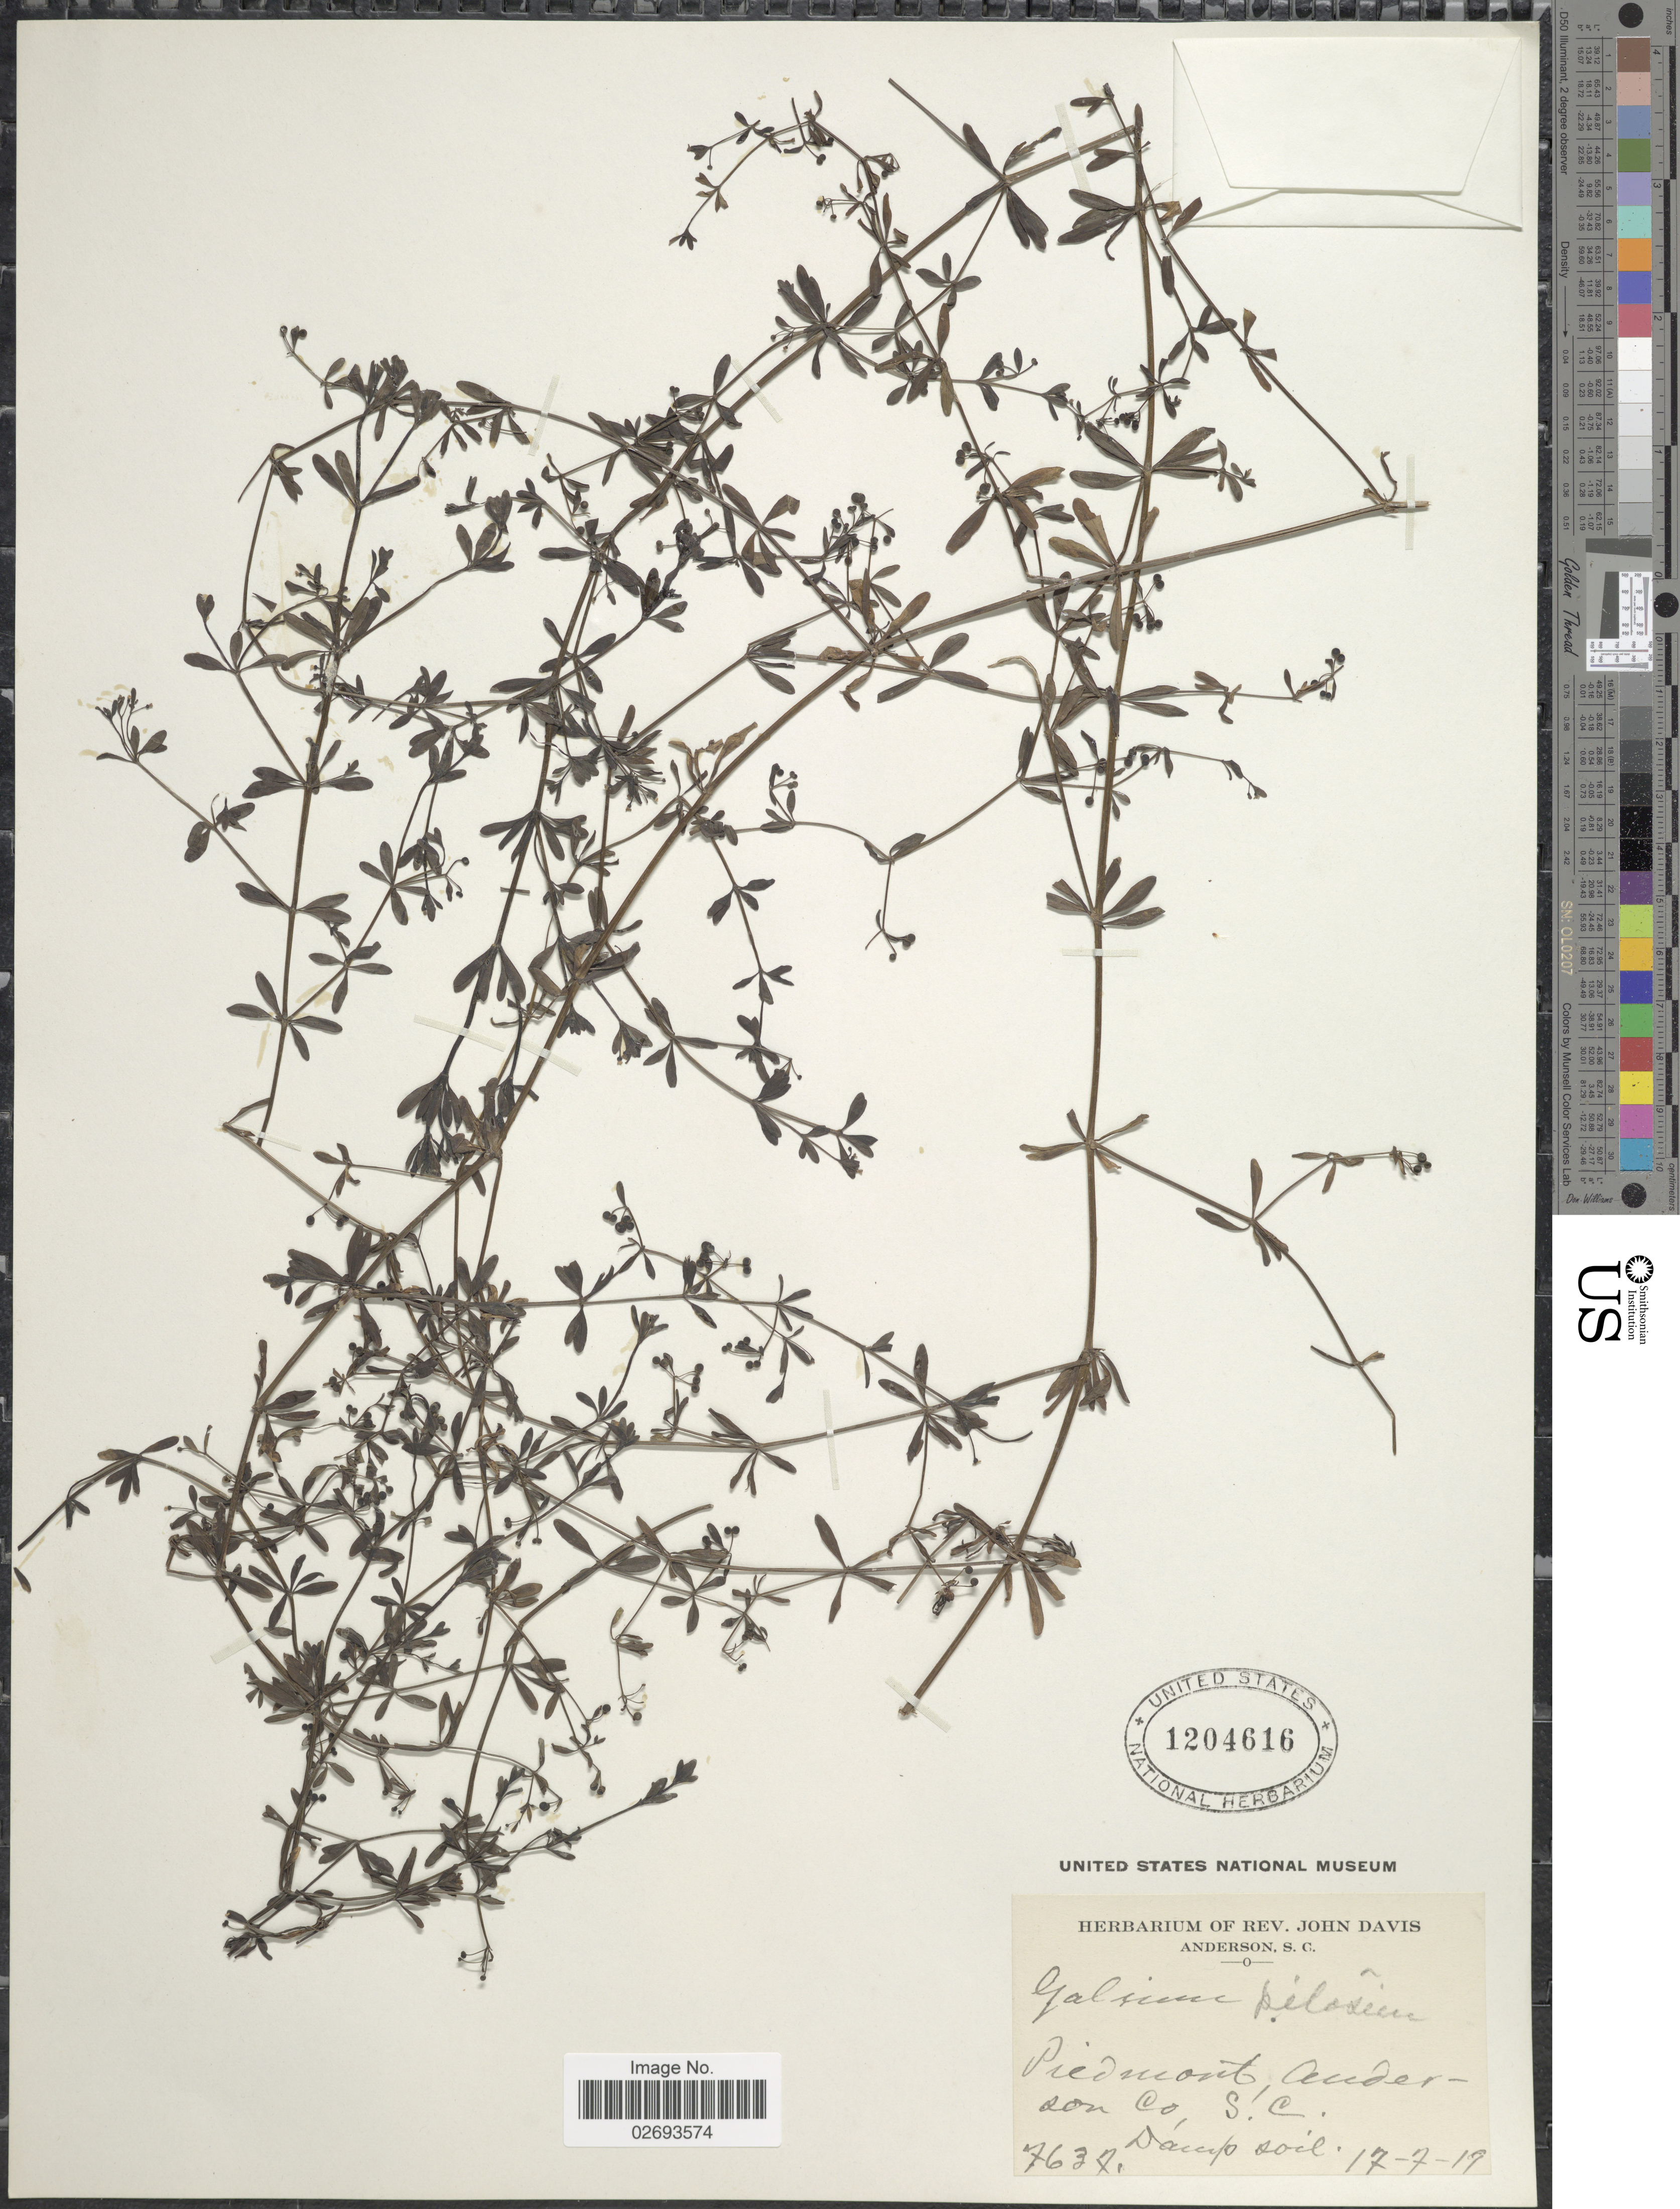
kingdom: Plantae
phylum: Tracheophyta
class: Magnoliopsida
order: Gentianales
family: Rubiaceae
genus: Galium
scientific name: Galium pilosum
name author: Aiton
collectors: -- Anderson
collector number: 7637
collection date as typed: Transcribed d/m/y: 17/7/19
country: United States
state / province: South Carolina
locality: Piedmont, Anderson Co., SC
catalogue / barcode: US 1204616